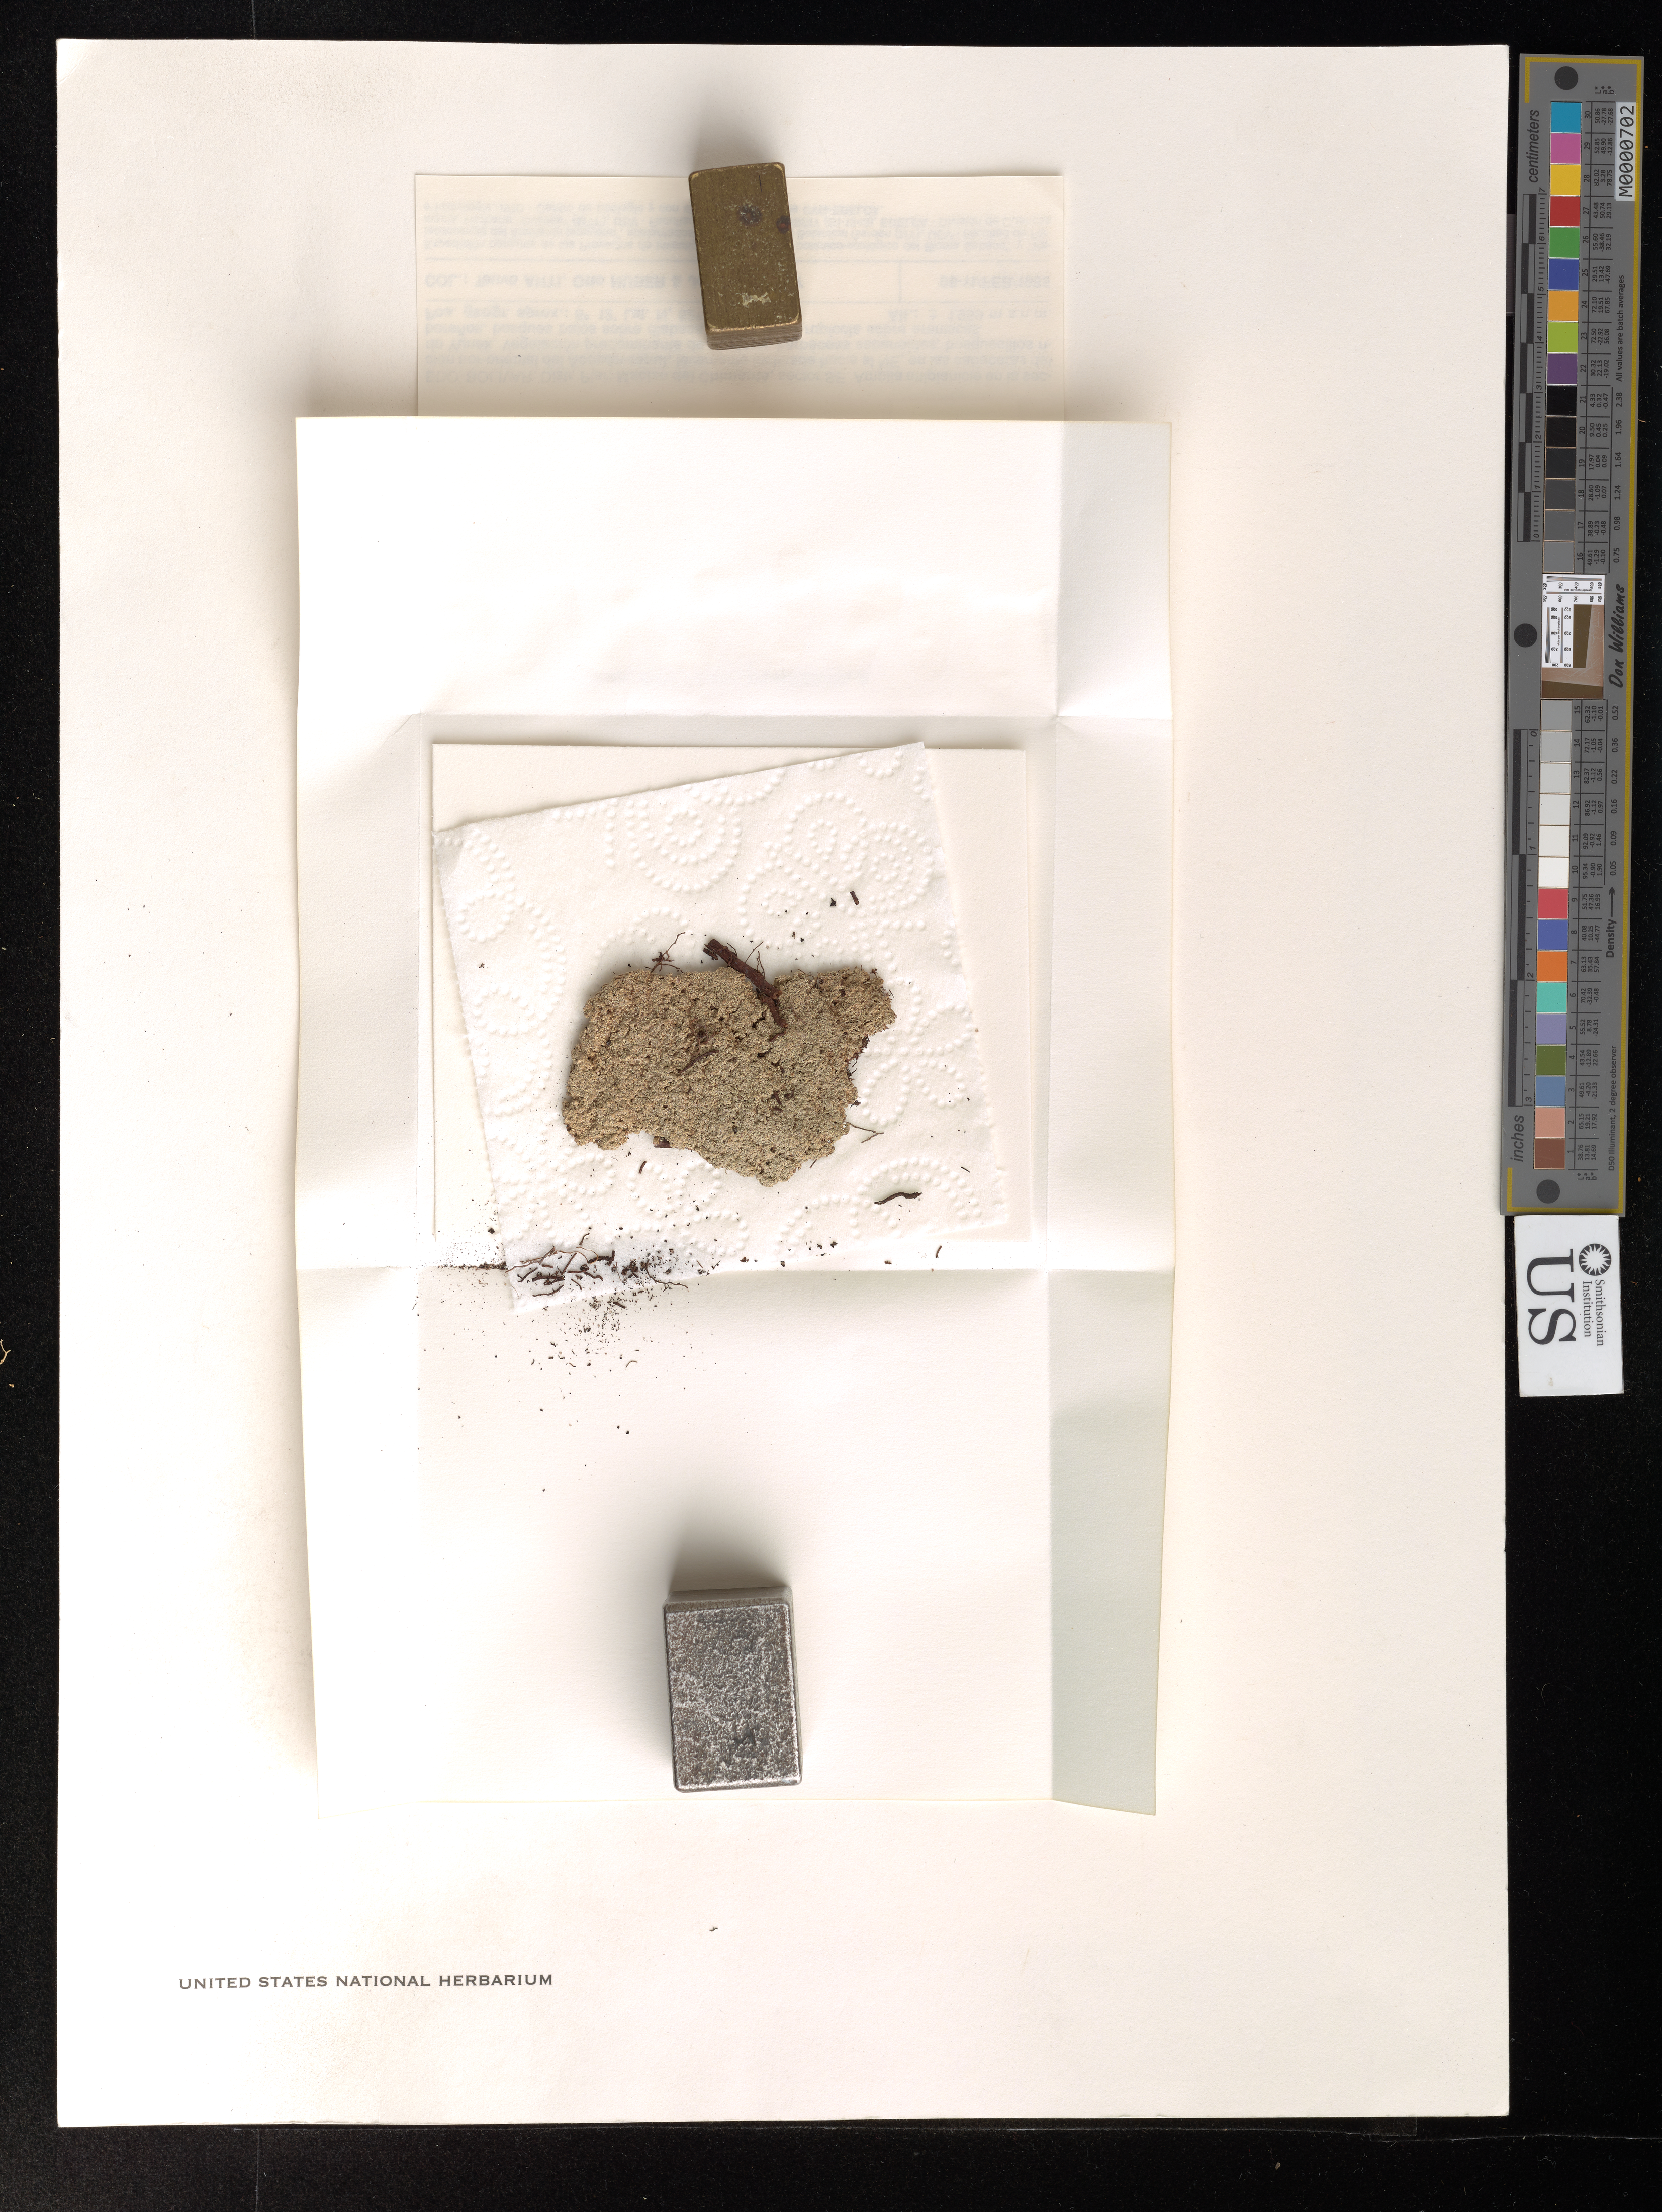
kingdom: Fungi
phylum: Ascomycota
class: Lecanoromycetes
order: Ostropales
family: Graphidaceae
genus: Thelotrema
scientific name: Thelotrema sp.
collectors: T. T. Ahti, O. Huber & J. Pipoly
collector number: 45113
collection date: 1985-02-08/1985-02-11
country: Venezuela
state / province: Bolívar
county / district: Piar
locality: Macizo del Chimantá, sector SE. Amplia altiplanacie en la sección nor-oriental del Acopán-tepui, levemente inclinada hacia el NE, en las cabeceras del río Yunék.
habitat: Vegetación predominante de praderas herbáceas sabanoides, bosquecillos ribereños, bosques bajos sobre diabasa y vegetación rupícola sobre areniscas.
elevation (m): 1950